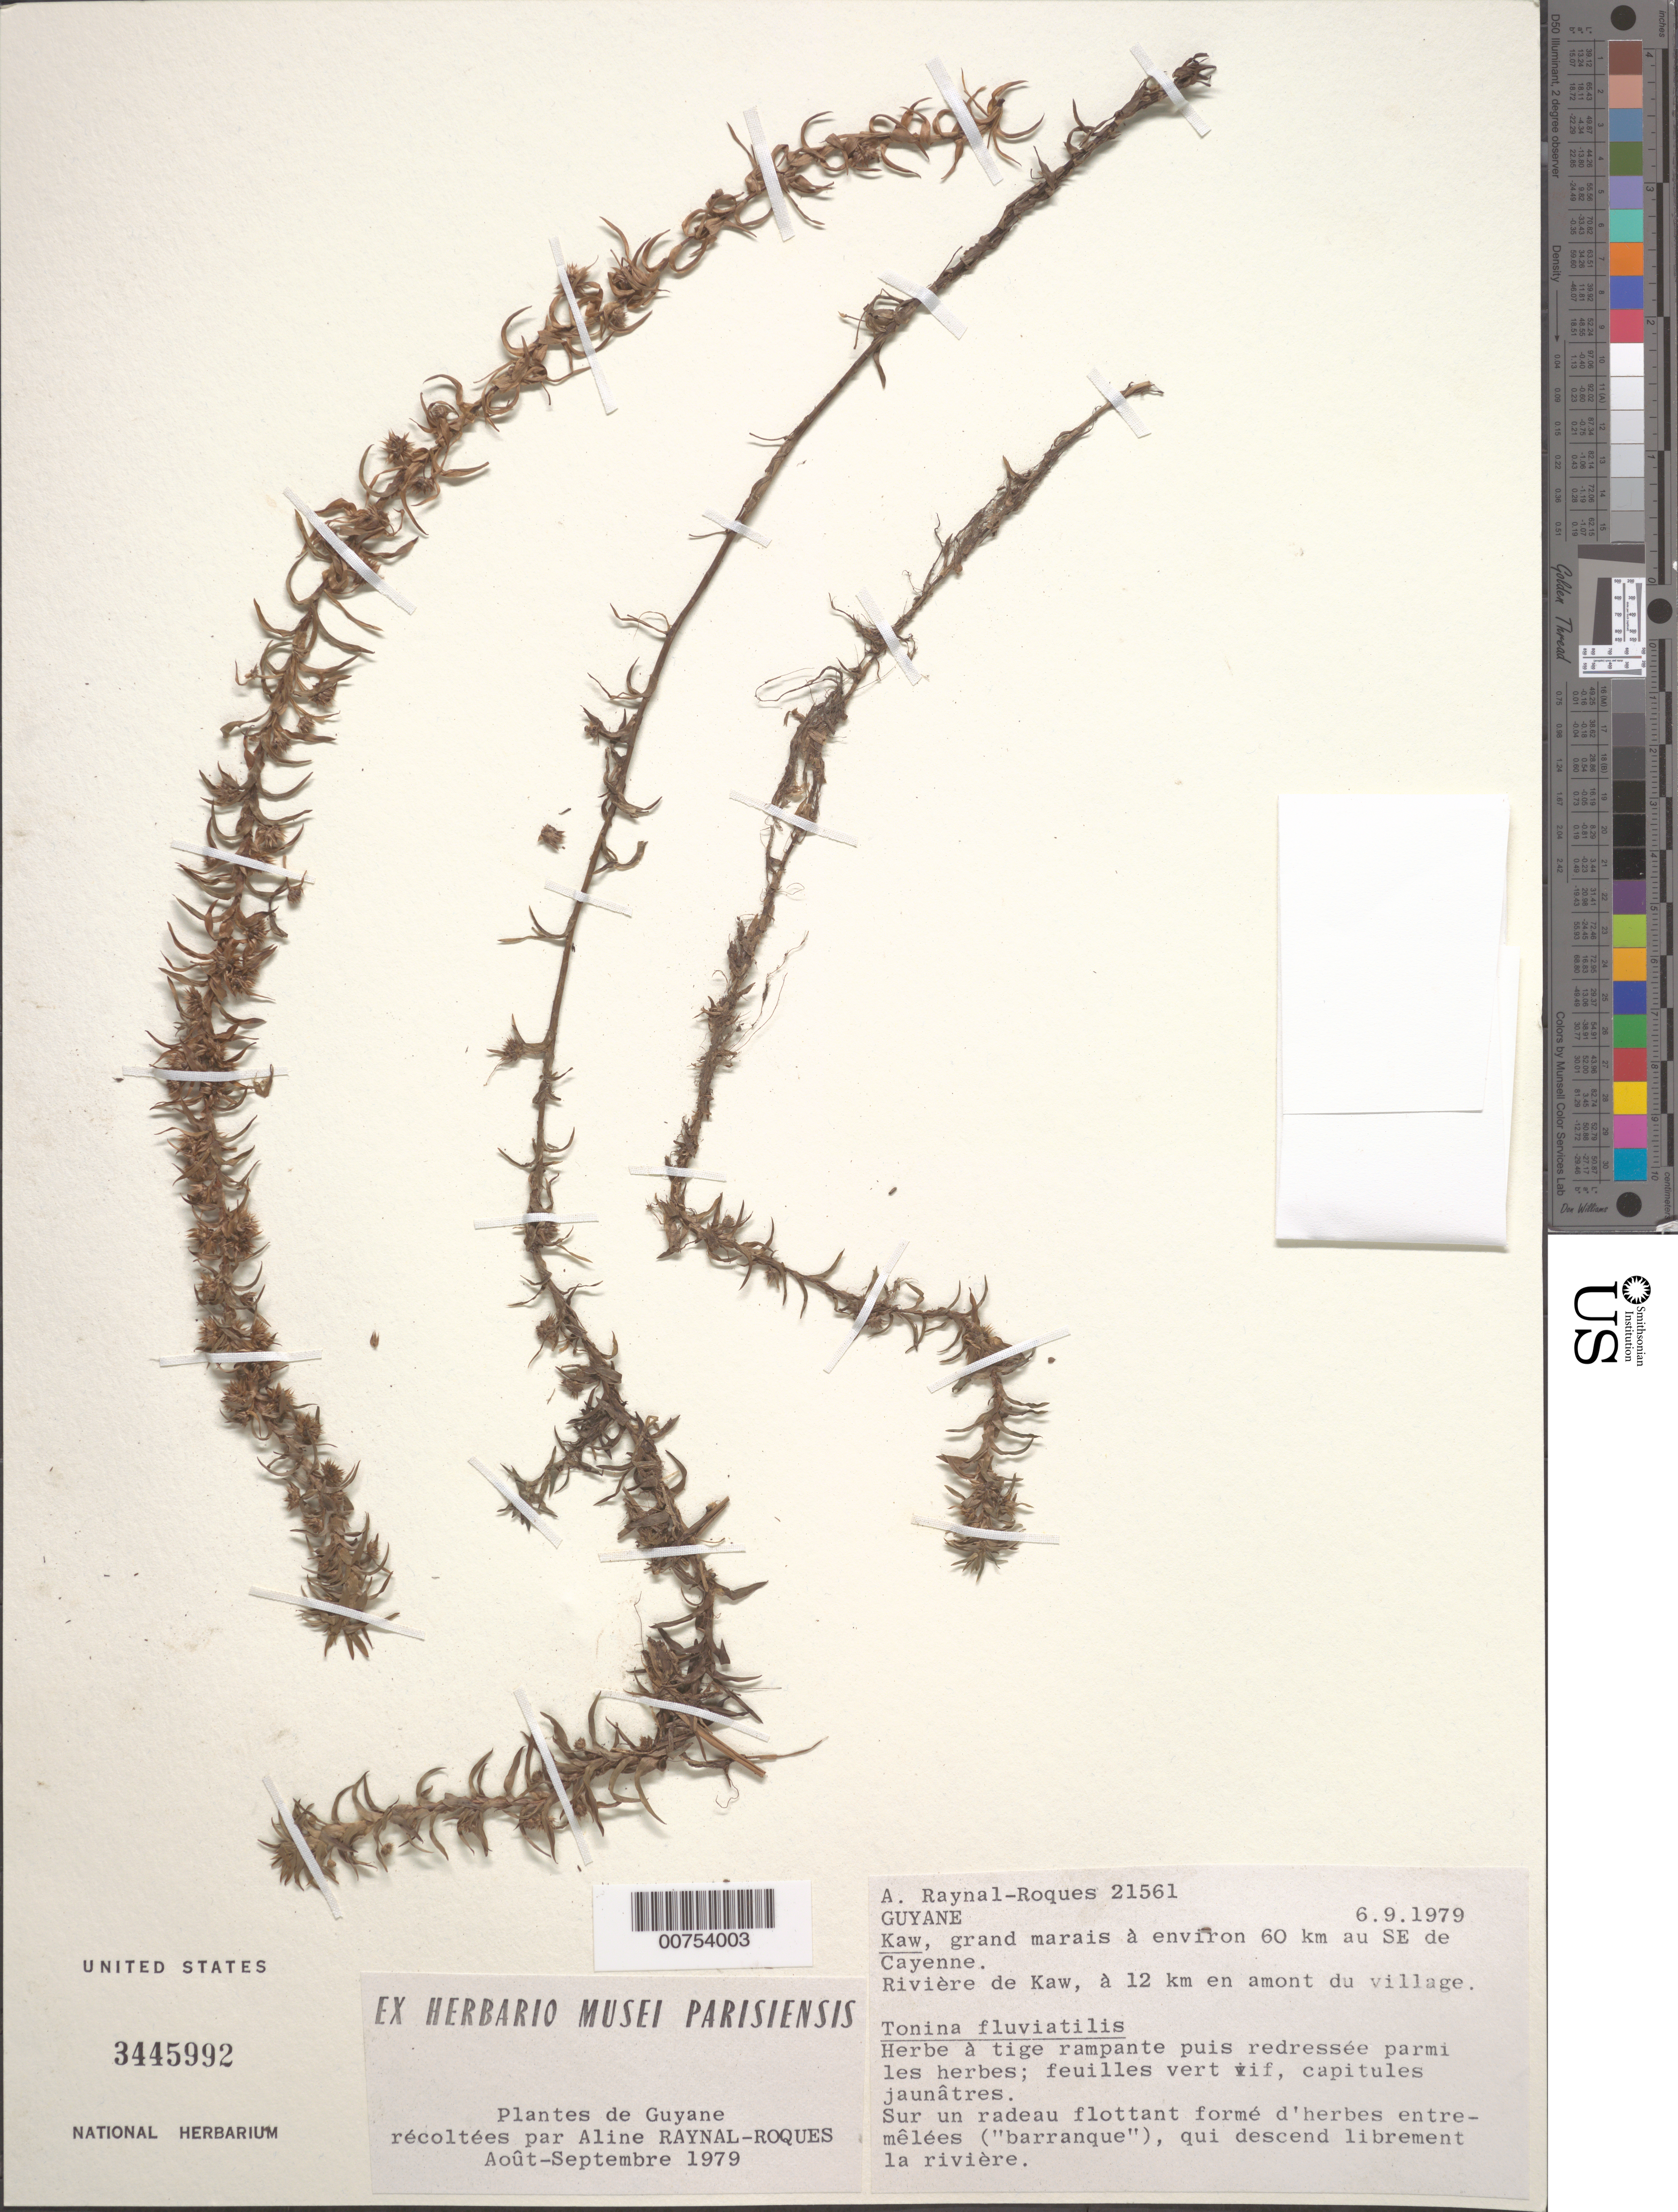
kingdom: Plantae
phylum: Tracheophyta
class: Liliopsida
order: Poales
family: Eriocaulaceae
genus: Tonina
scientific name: Tonina fluviatilis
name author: Aubl.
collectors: A. M. Raynal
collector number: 21561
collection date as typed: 6-Sep-79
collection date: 1979-09-06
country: French Guiana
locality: Marais de Kaw, 60 km SE of Cayenne, Riv. de Kaw, 12 km from village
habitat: Large marsh; sur un radeau flottant forme d'herbes entremelees, qui descend librement la riviere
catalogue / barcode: US 3445992